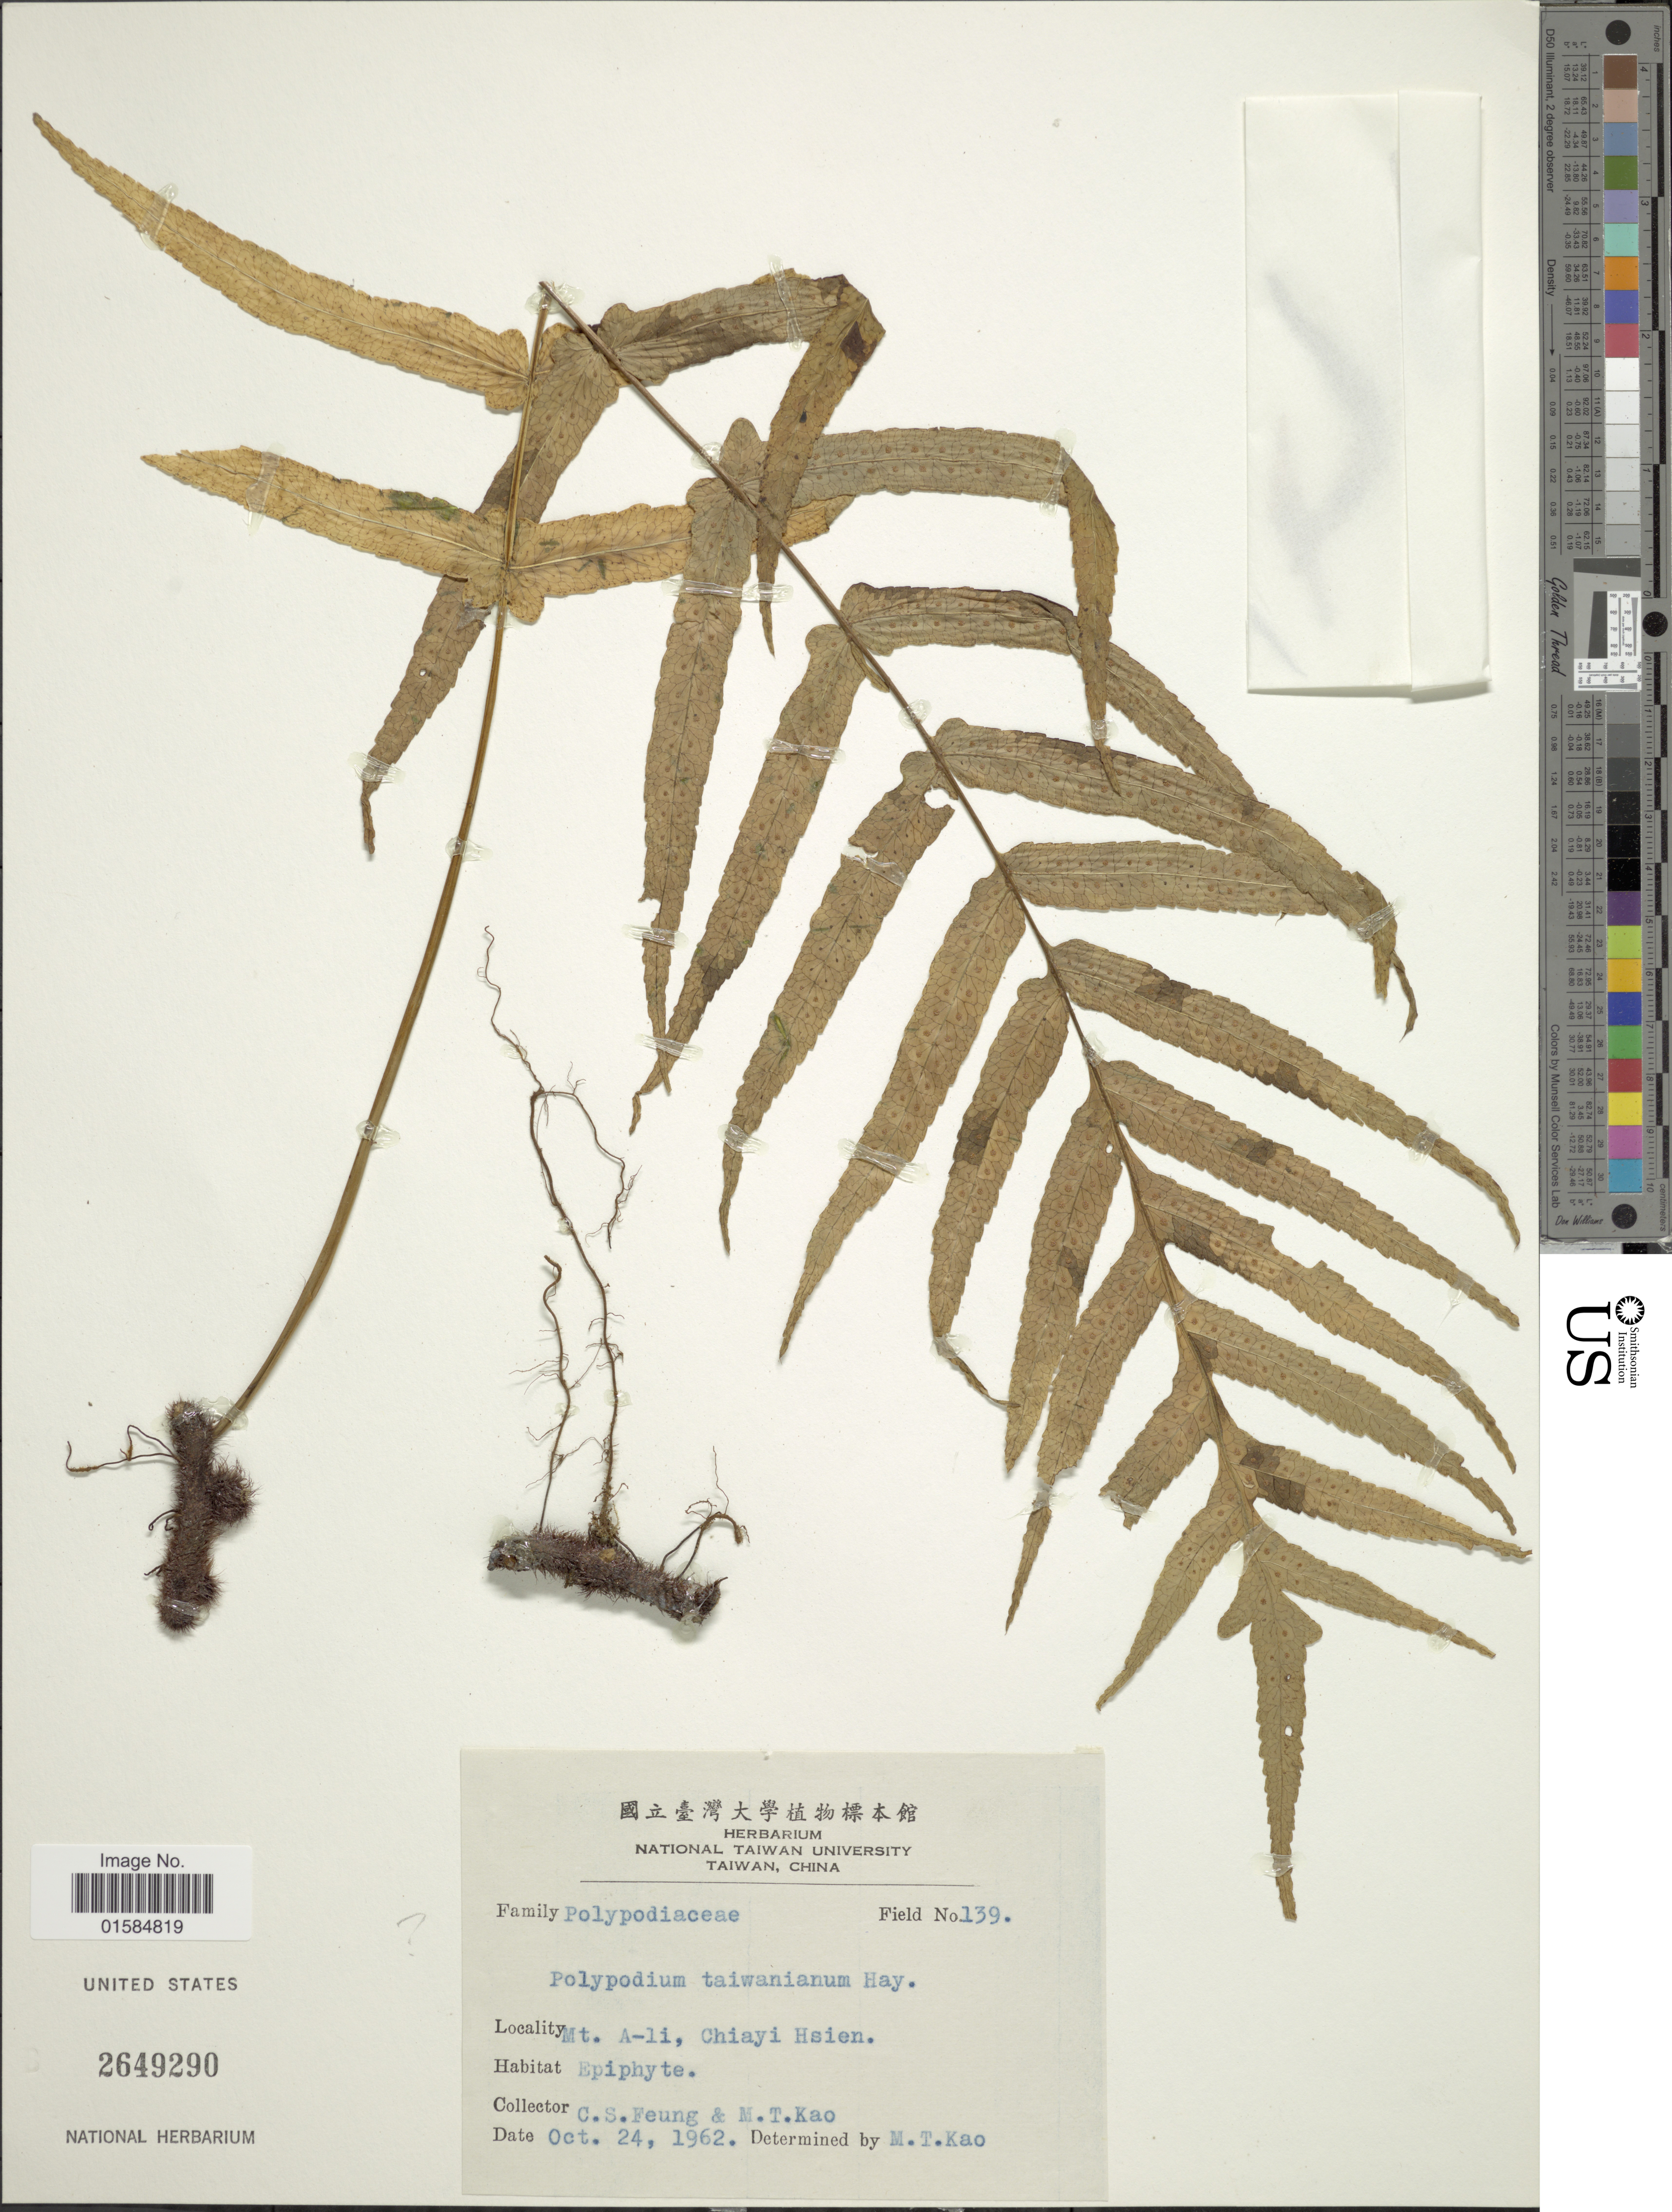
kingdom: Plantae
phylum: Tracheophyta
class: Polypodiopsida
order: Polypodiales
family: Polypodiaceae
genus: Goniophlebium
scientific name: Goniophlebium taiwanianum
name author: (Hayata)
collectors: C. Feung & M. T. Kao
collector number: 139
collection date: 1962-10-24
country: Taiwan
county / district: Chiayi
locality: Mt. A-li, Chiayi Hsien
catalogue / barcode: US 2649290